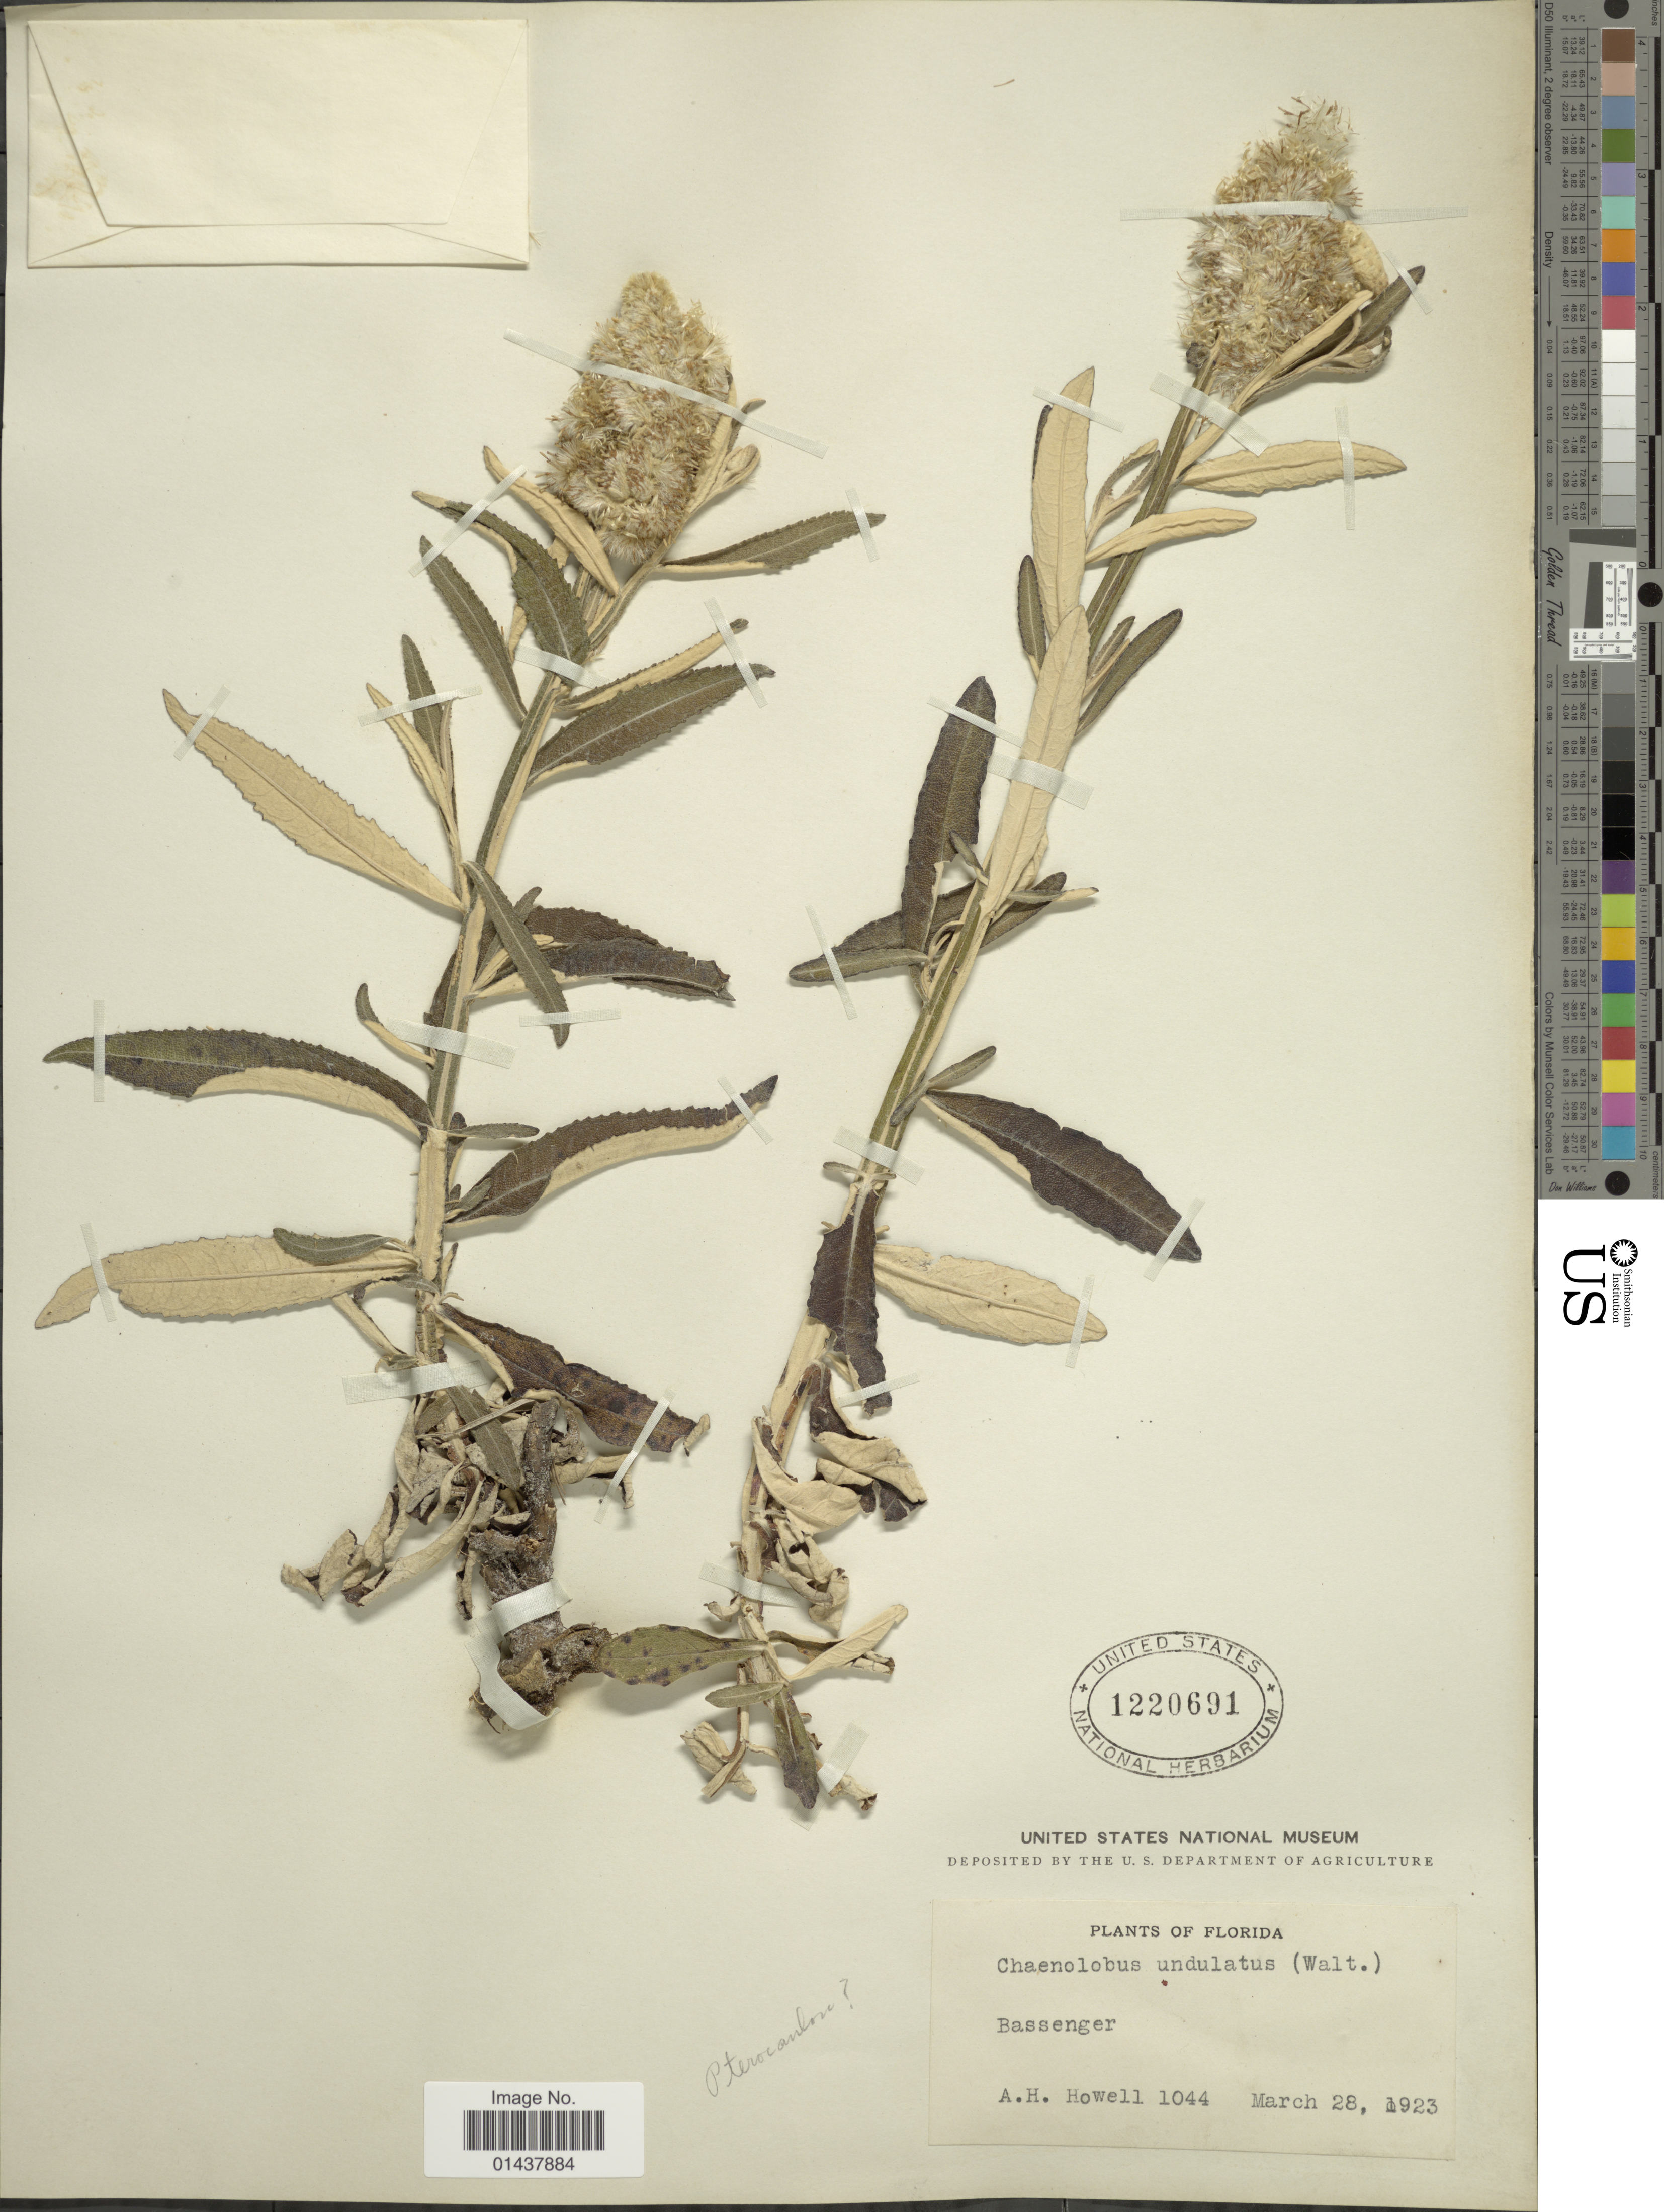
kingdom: Plantae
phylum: Tracheophyta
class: Magnoliopsida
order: Asterales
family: Asteraceae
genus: Pterocaulon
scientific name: Pterocaulon undulatum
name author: C. Mohr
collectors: A. Howell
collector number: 1044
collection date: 1923-03-28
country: United States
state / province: Florida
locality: Bassenger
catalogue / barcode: US 1220691